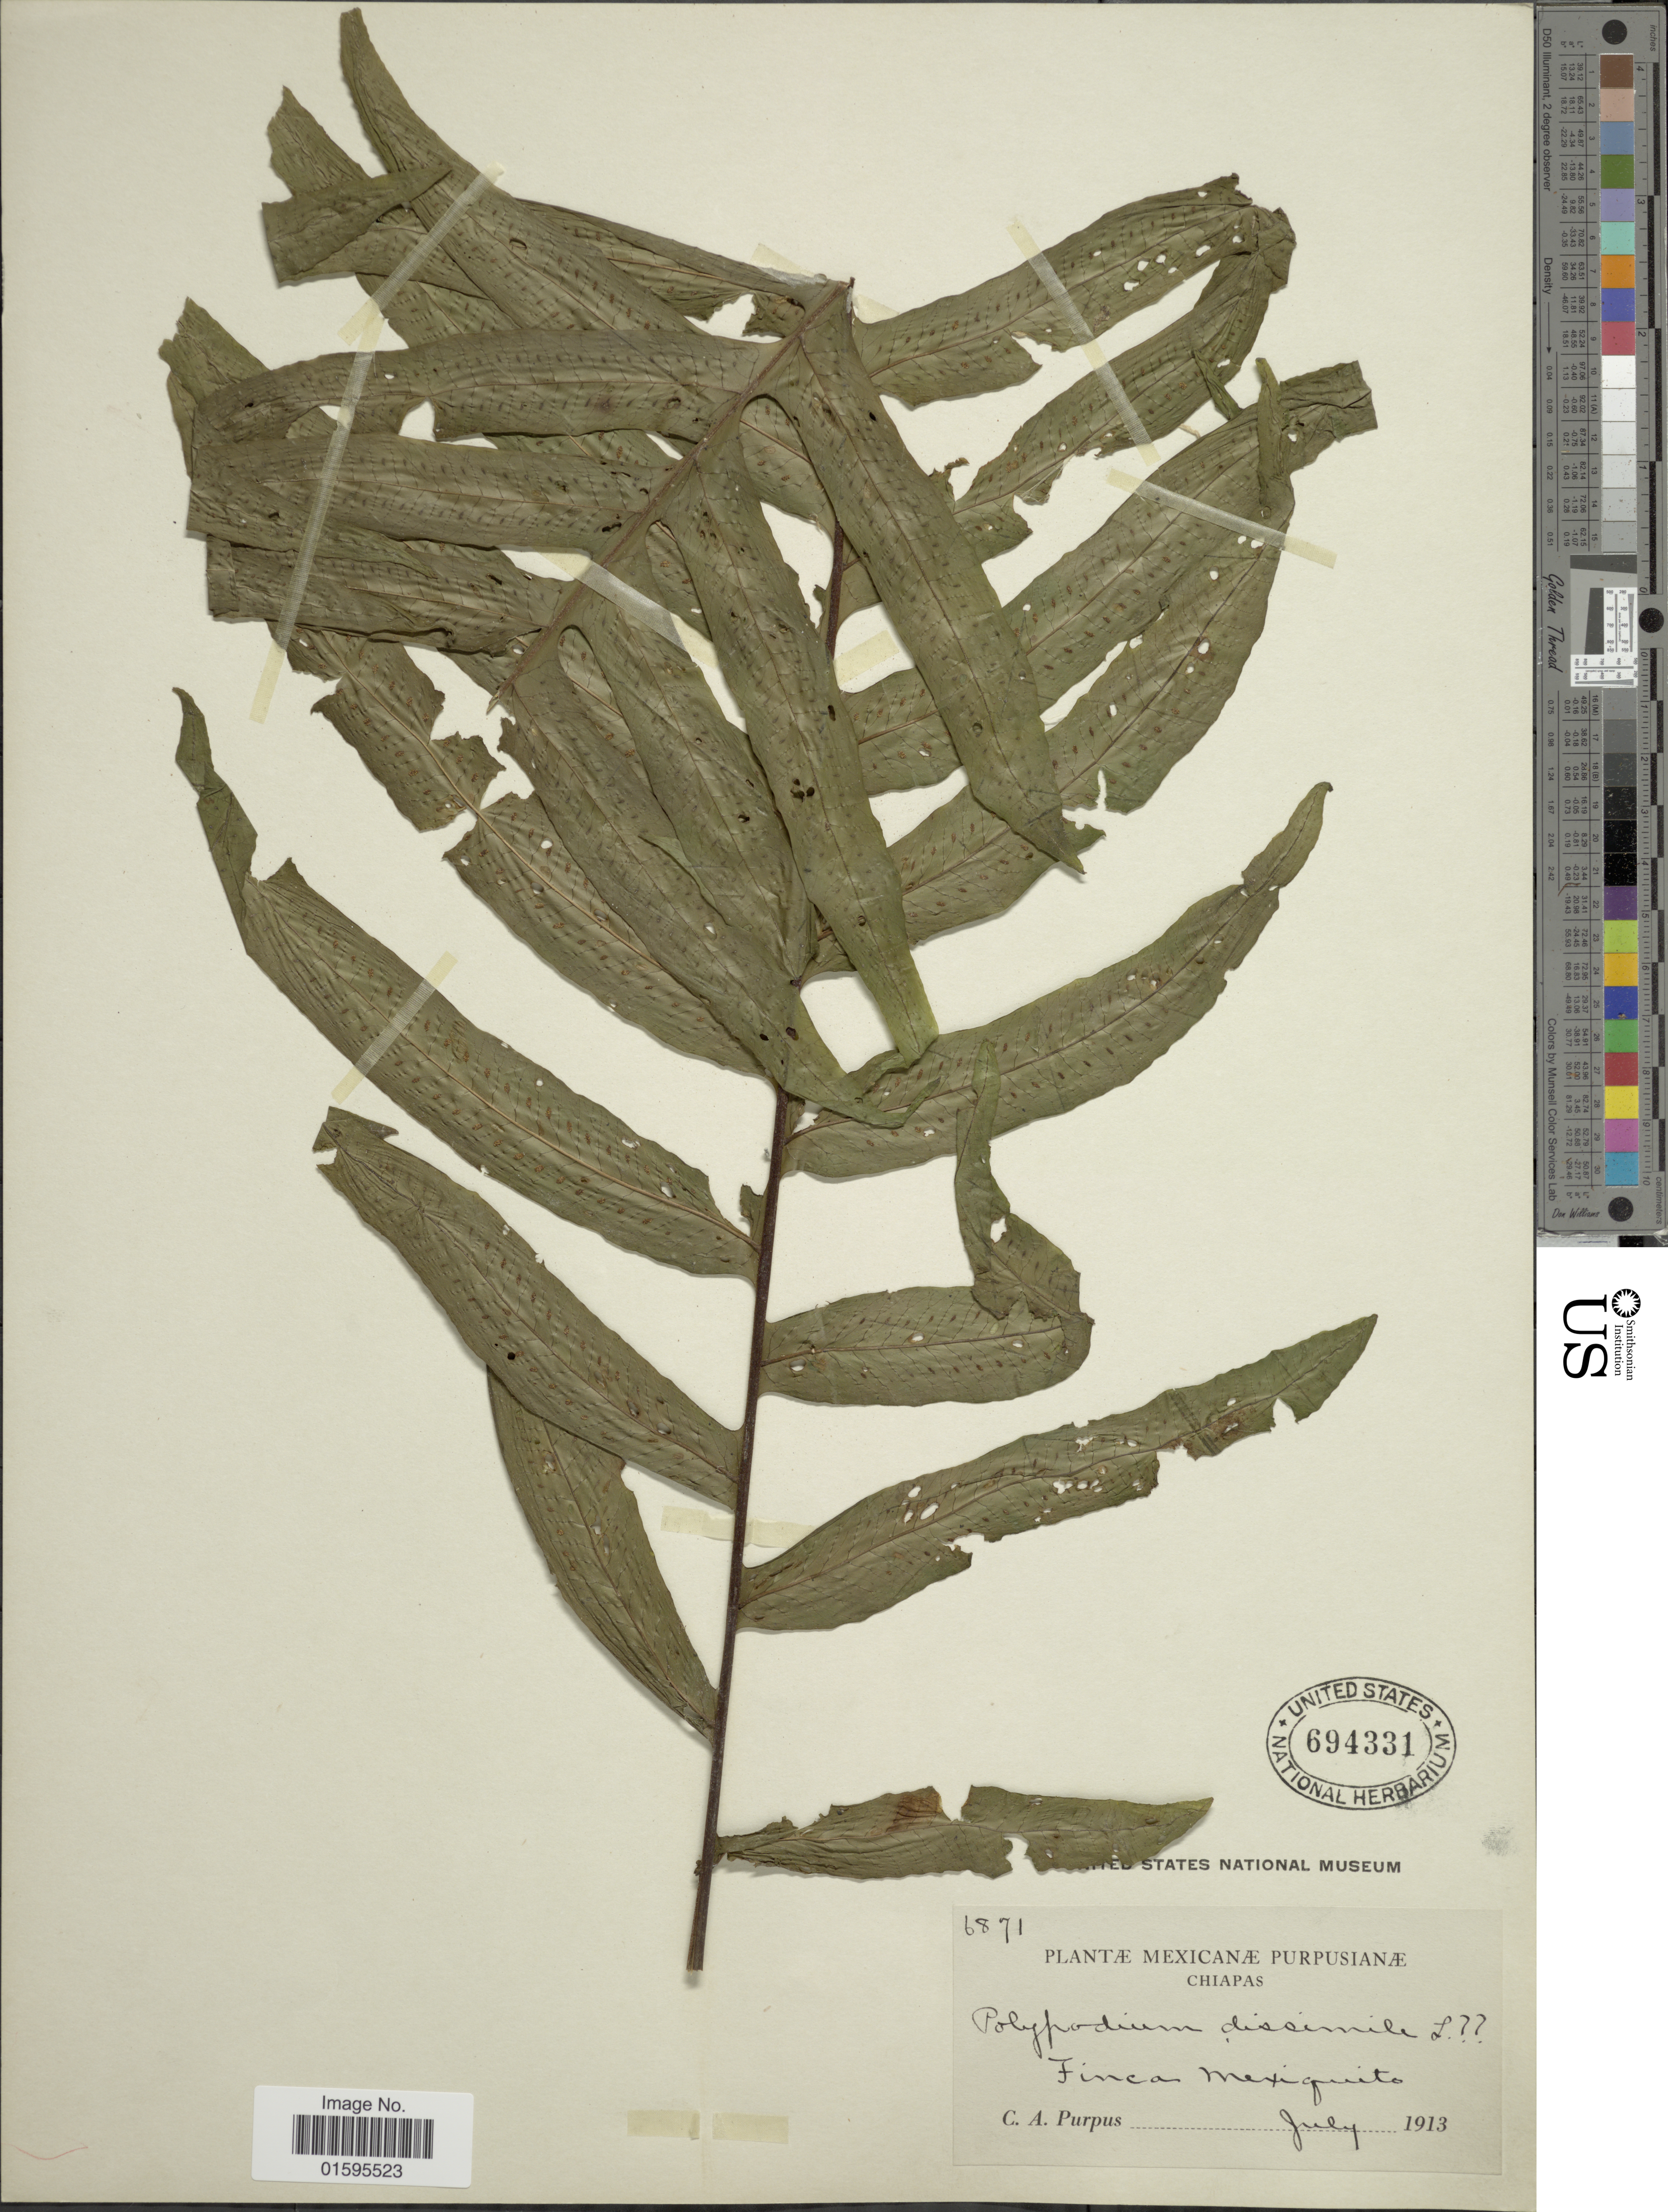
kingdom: Plantae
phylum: Tracheophyta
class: Polypodiopsida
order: Polypodiales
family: Polypodiaceae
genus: Polypodium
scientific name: Polypodium rhachipterygium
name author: Liebm.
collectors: C. A. Purpus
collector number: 6871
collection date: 1913-07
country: Mexico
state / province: Chiapas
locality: Mexicanae, Chiapas, Finca Mexiquito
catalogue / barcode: US 694331